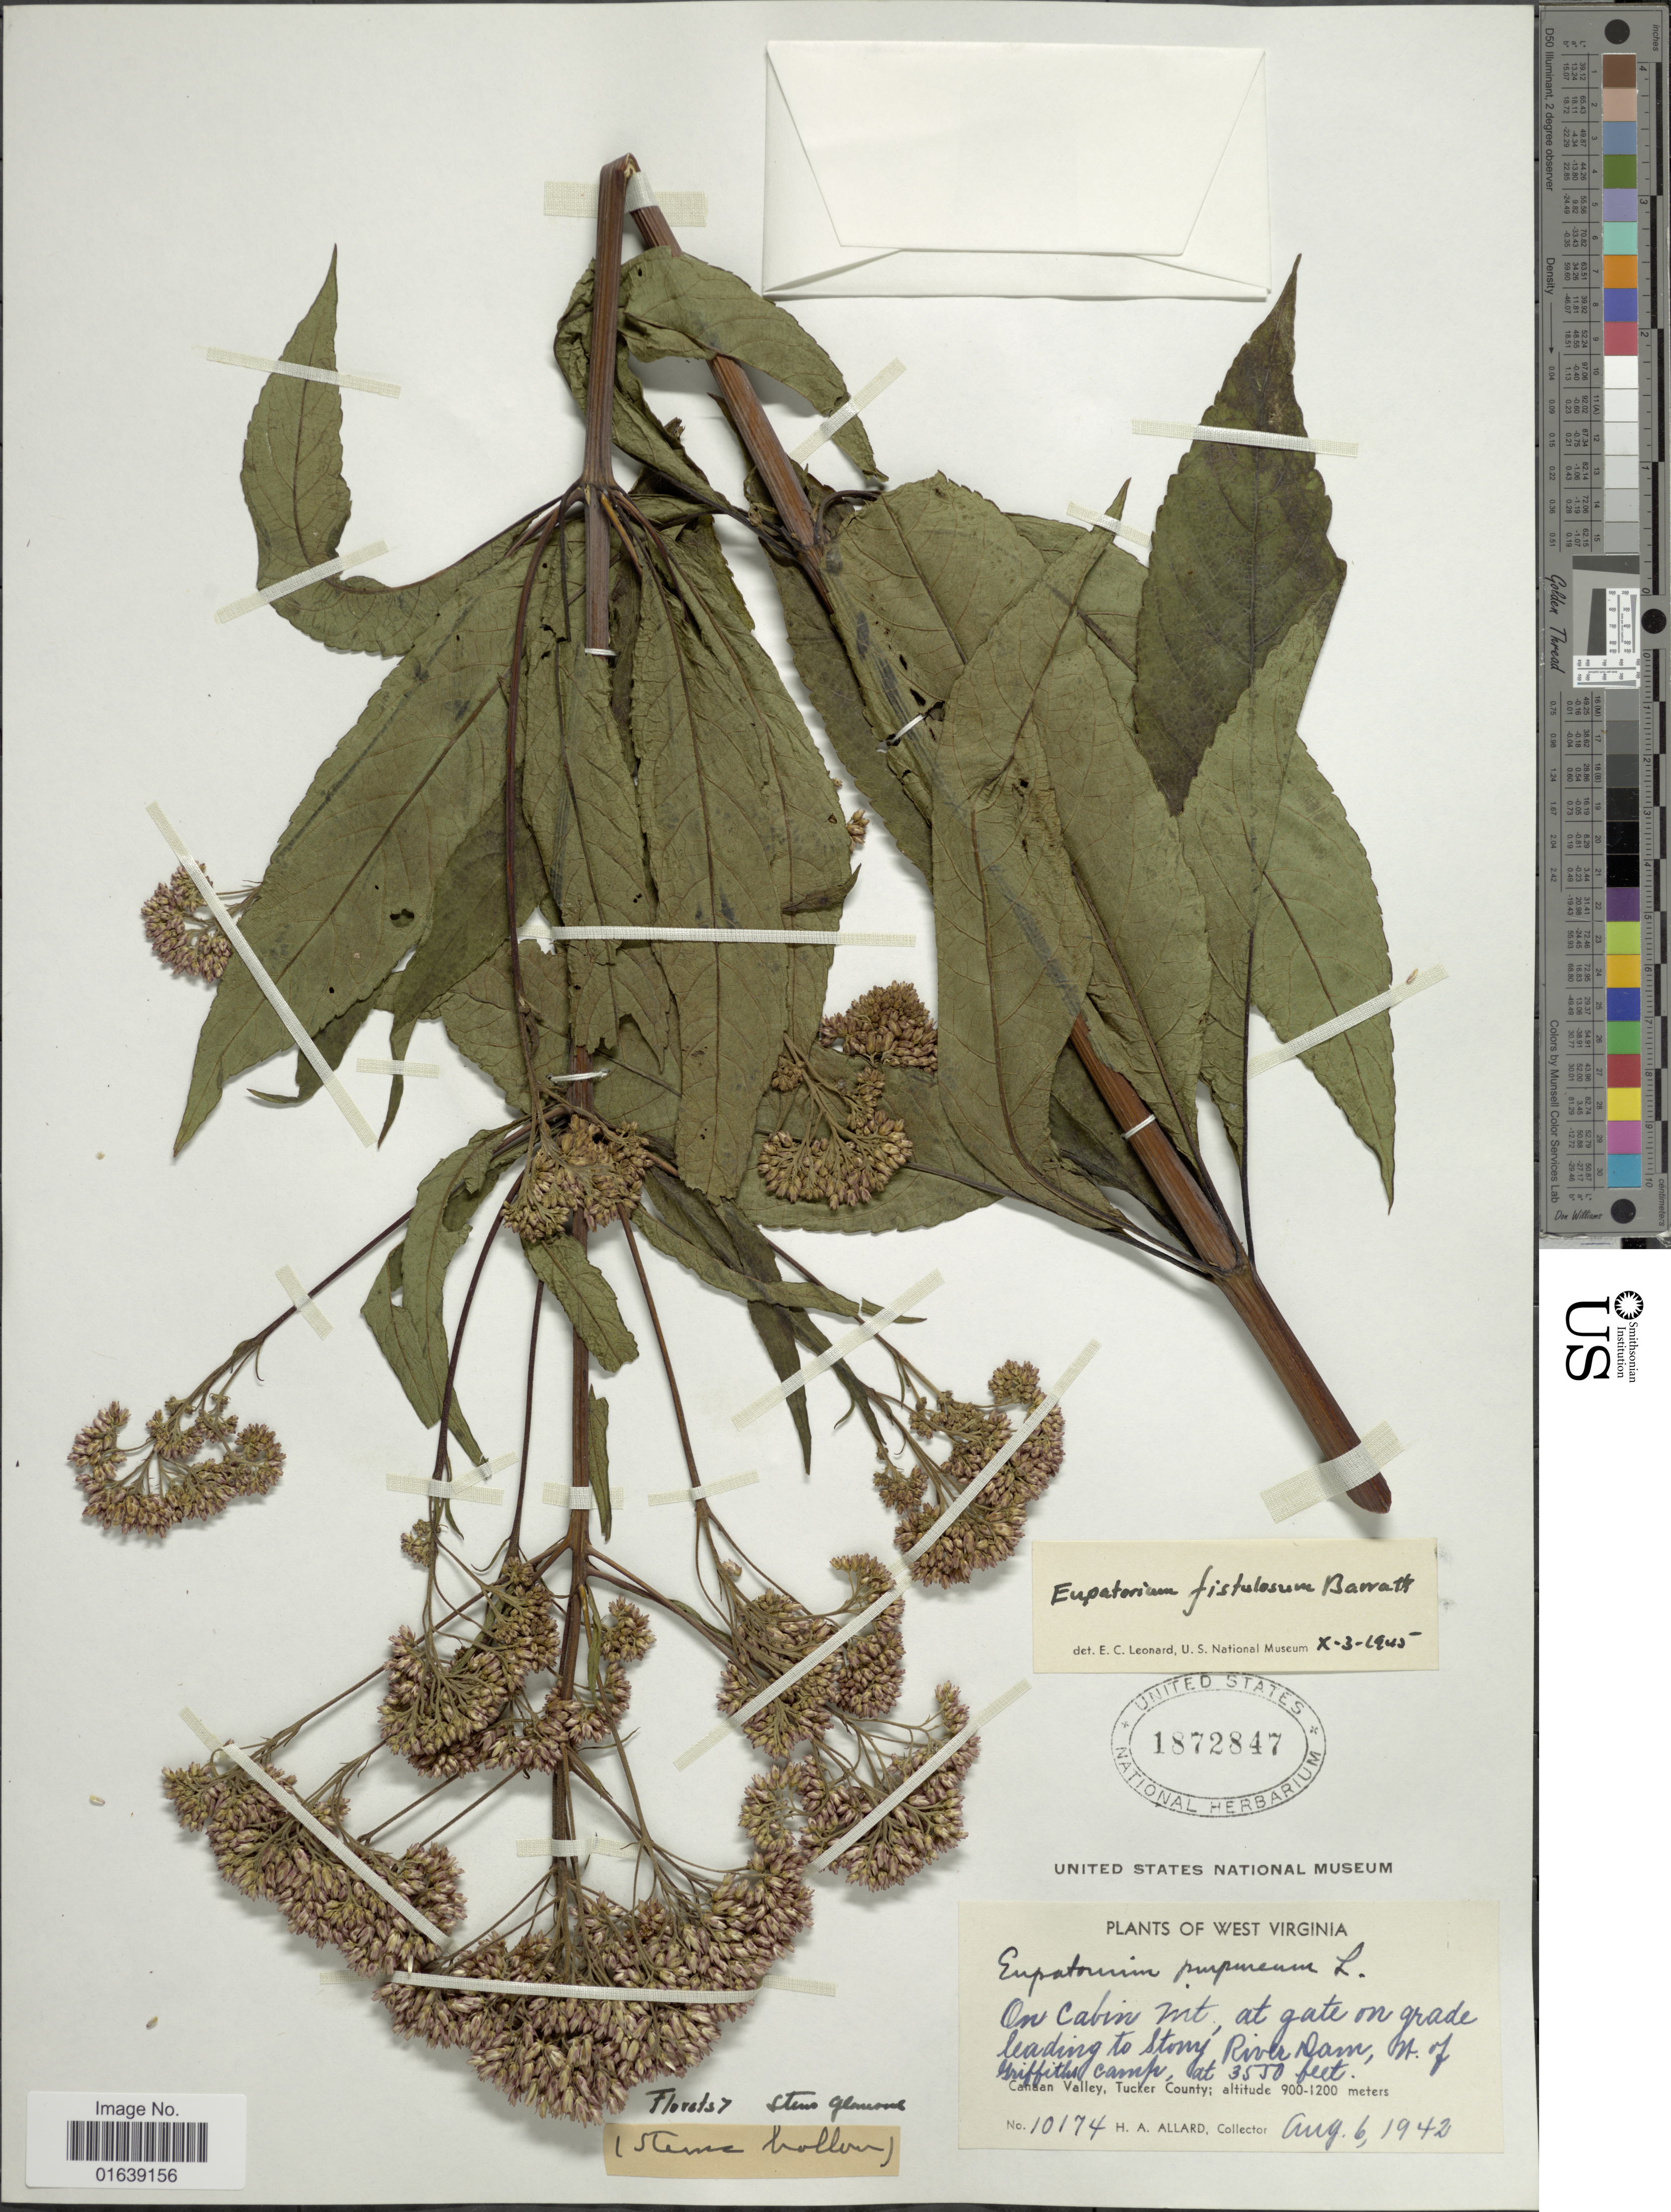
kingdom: Plantae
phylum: Tracheophyta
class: Magnoliopsida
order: Asterales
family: Asteraceae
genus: Eupatorium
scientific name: Eupatorium fistulosum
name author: Barratt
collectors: H. A. Allard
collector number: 10174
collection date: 1942-08-06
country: United States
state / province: West Virginia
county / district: Tucker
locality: On Cabin Mt, at gate on grade leading to Stony River Dam, N. of Griffith's camp. Canaan Valley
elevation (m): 1082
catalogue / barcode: US 1872847